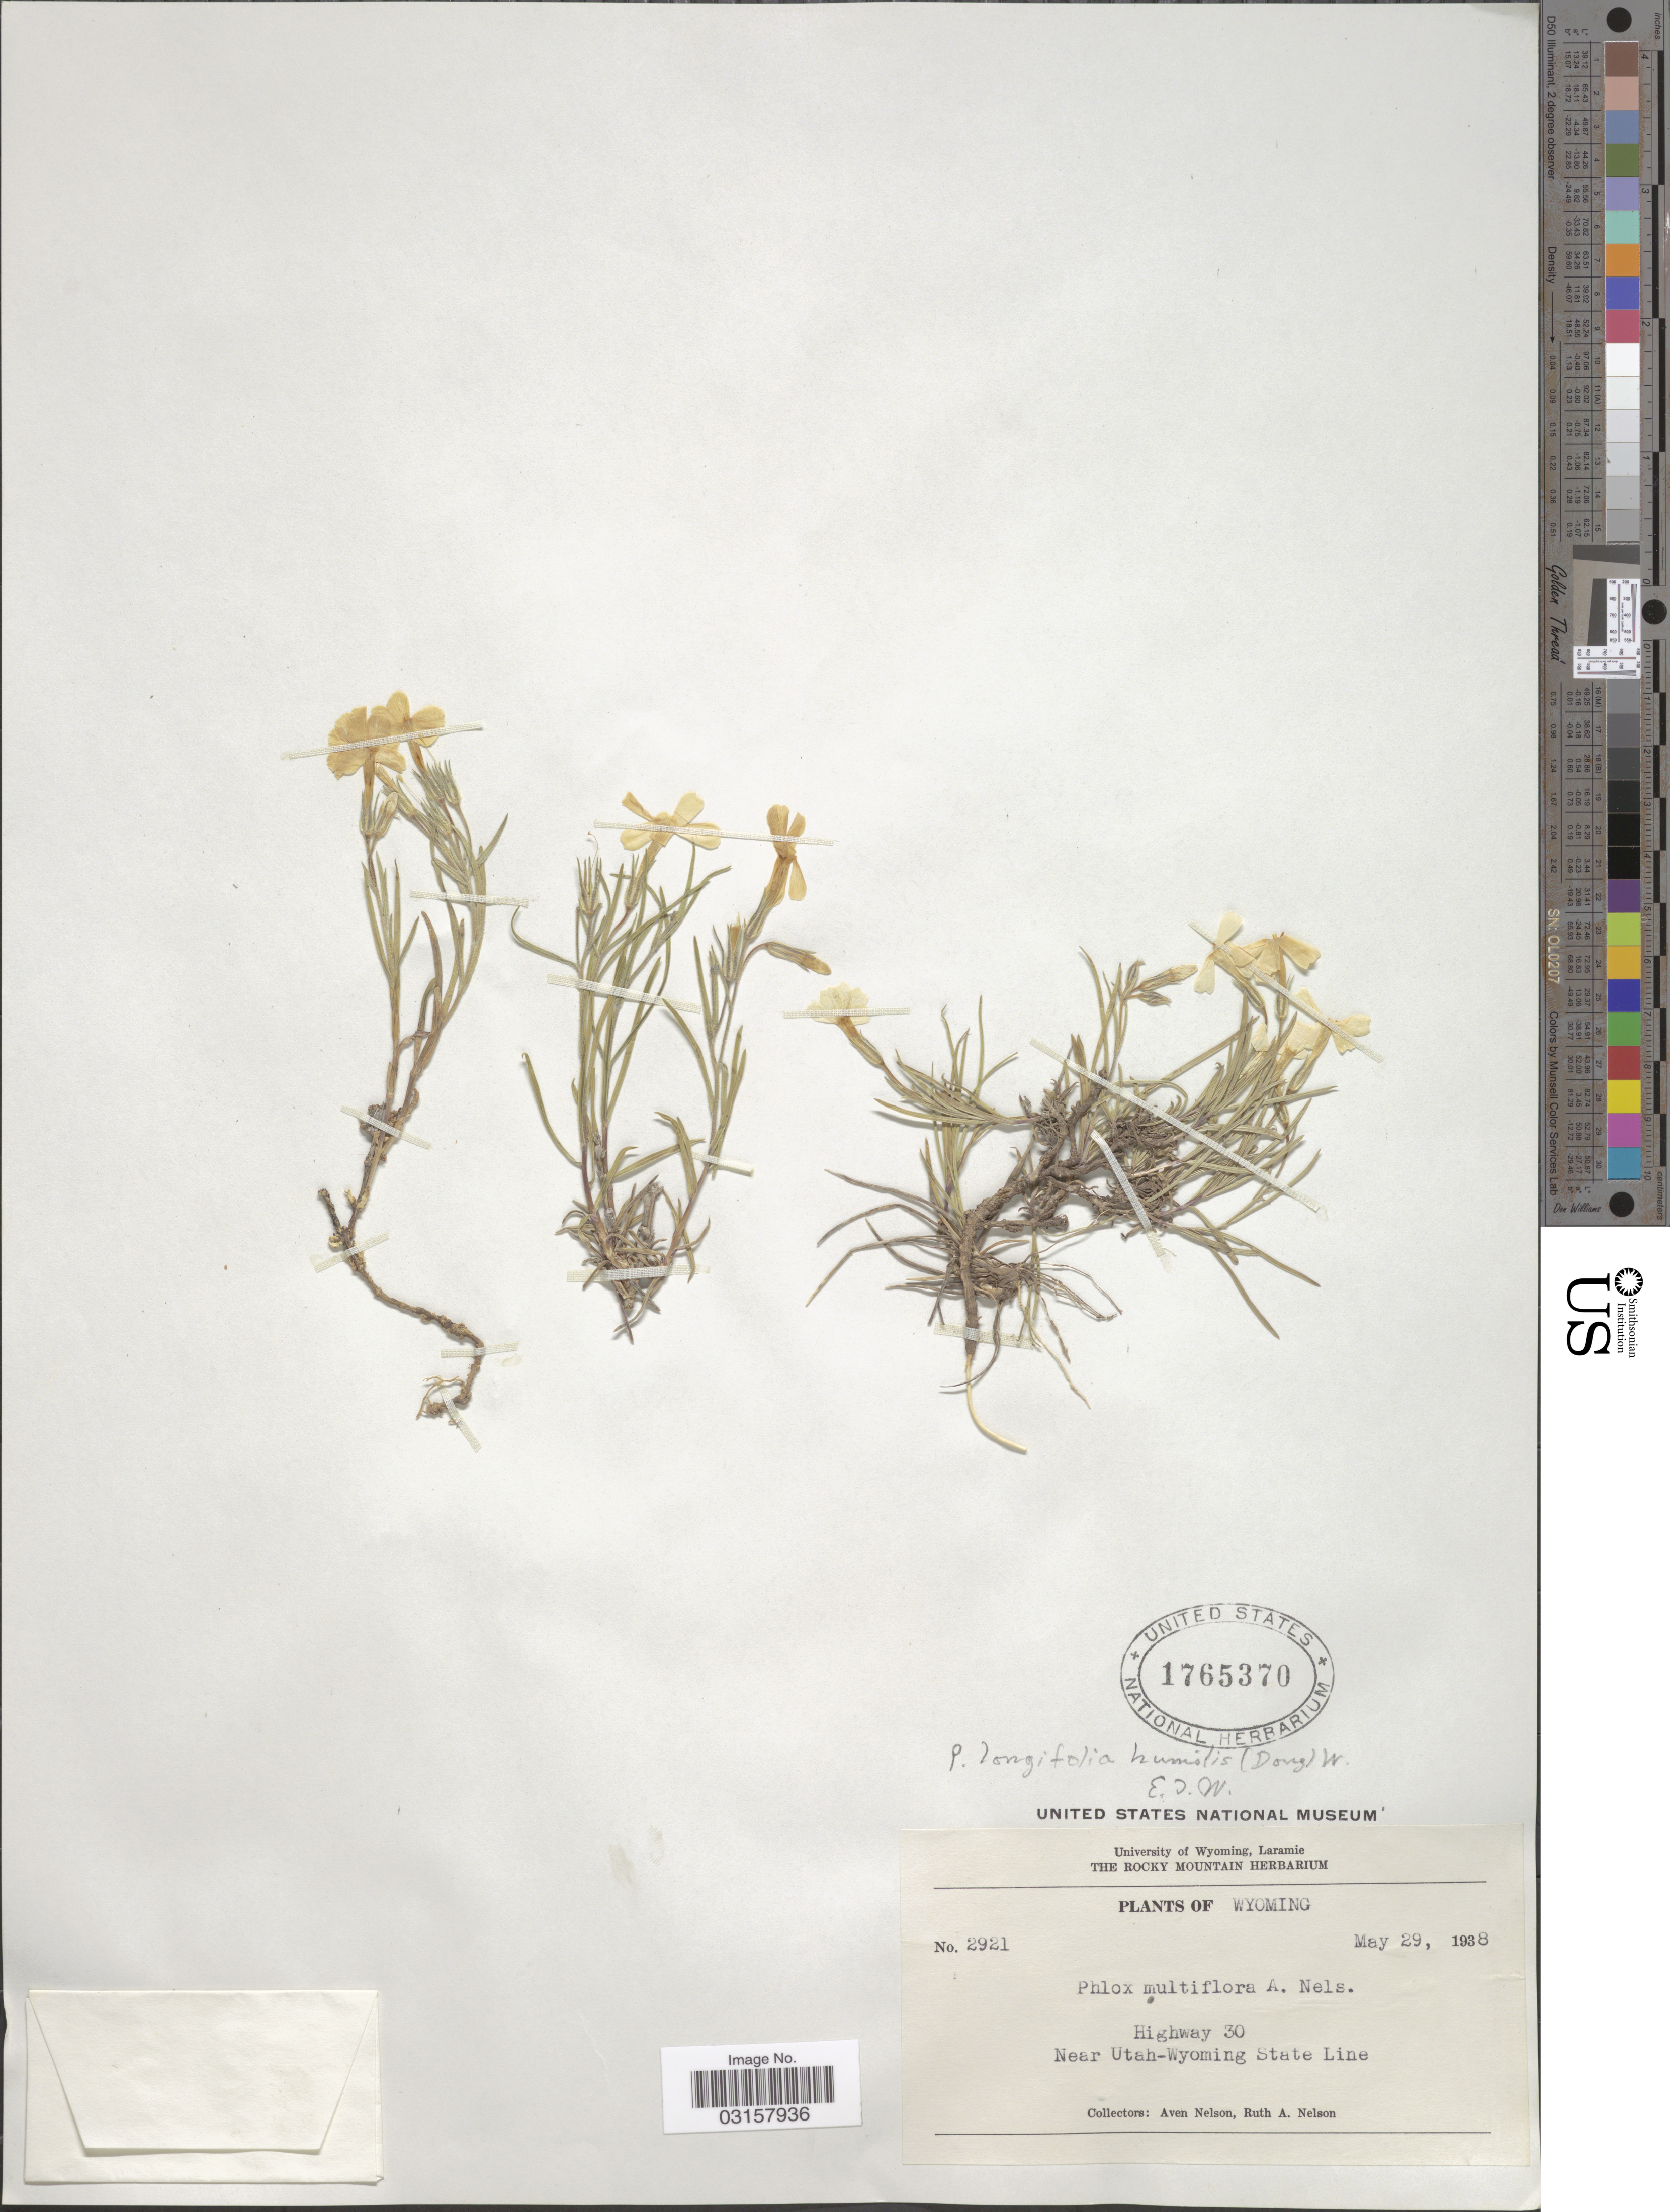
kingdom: Plantae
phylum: Tracheophyta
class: Magnoliopsida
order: Ericales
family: Polemoniaceae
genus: Phlox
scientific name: Phlox longifolia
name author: Nutt.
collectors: A. Nelson & R. A. Nelson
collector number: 2921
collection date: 1938-05-29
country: United States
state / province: Wyoming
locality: Highway 30, Near Utah-Wyoming State Line.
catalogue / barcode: US 1765370